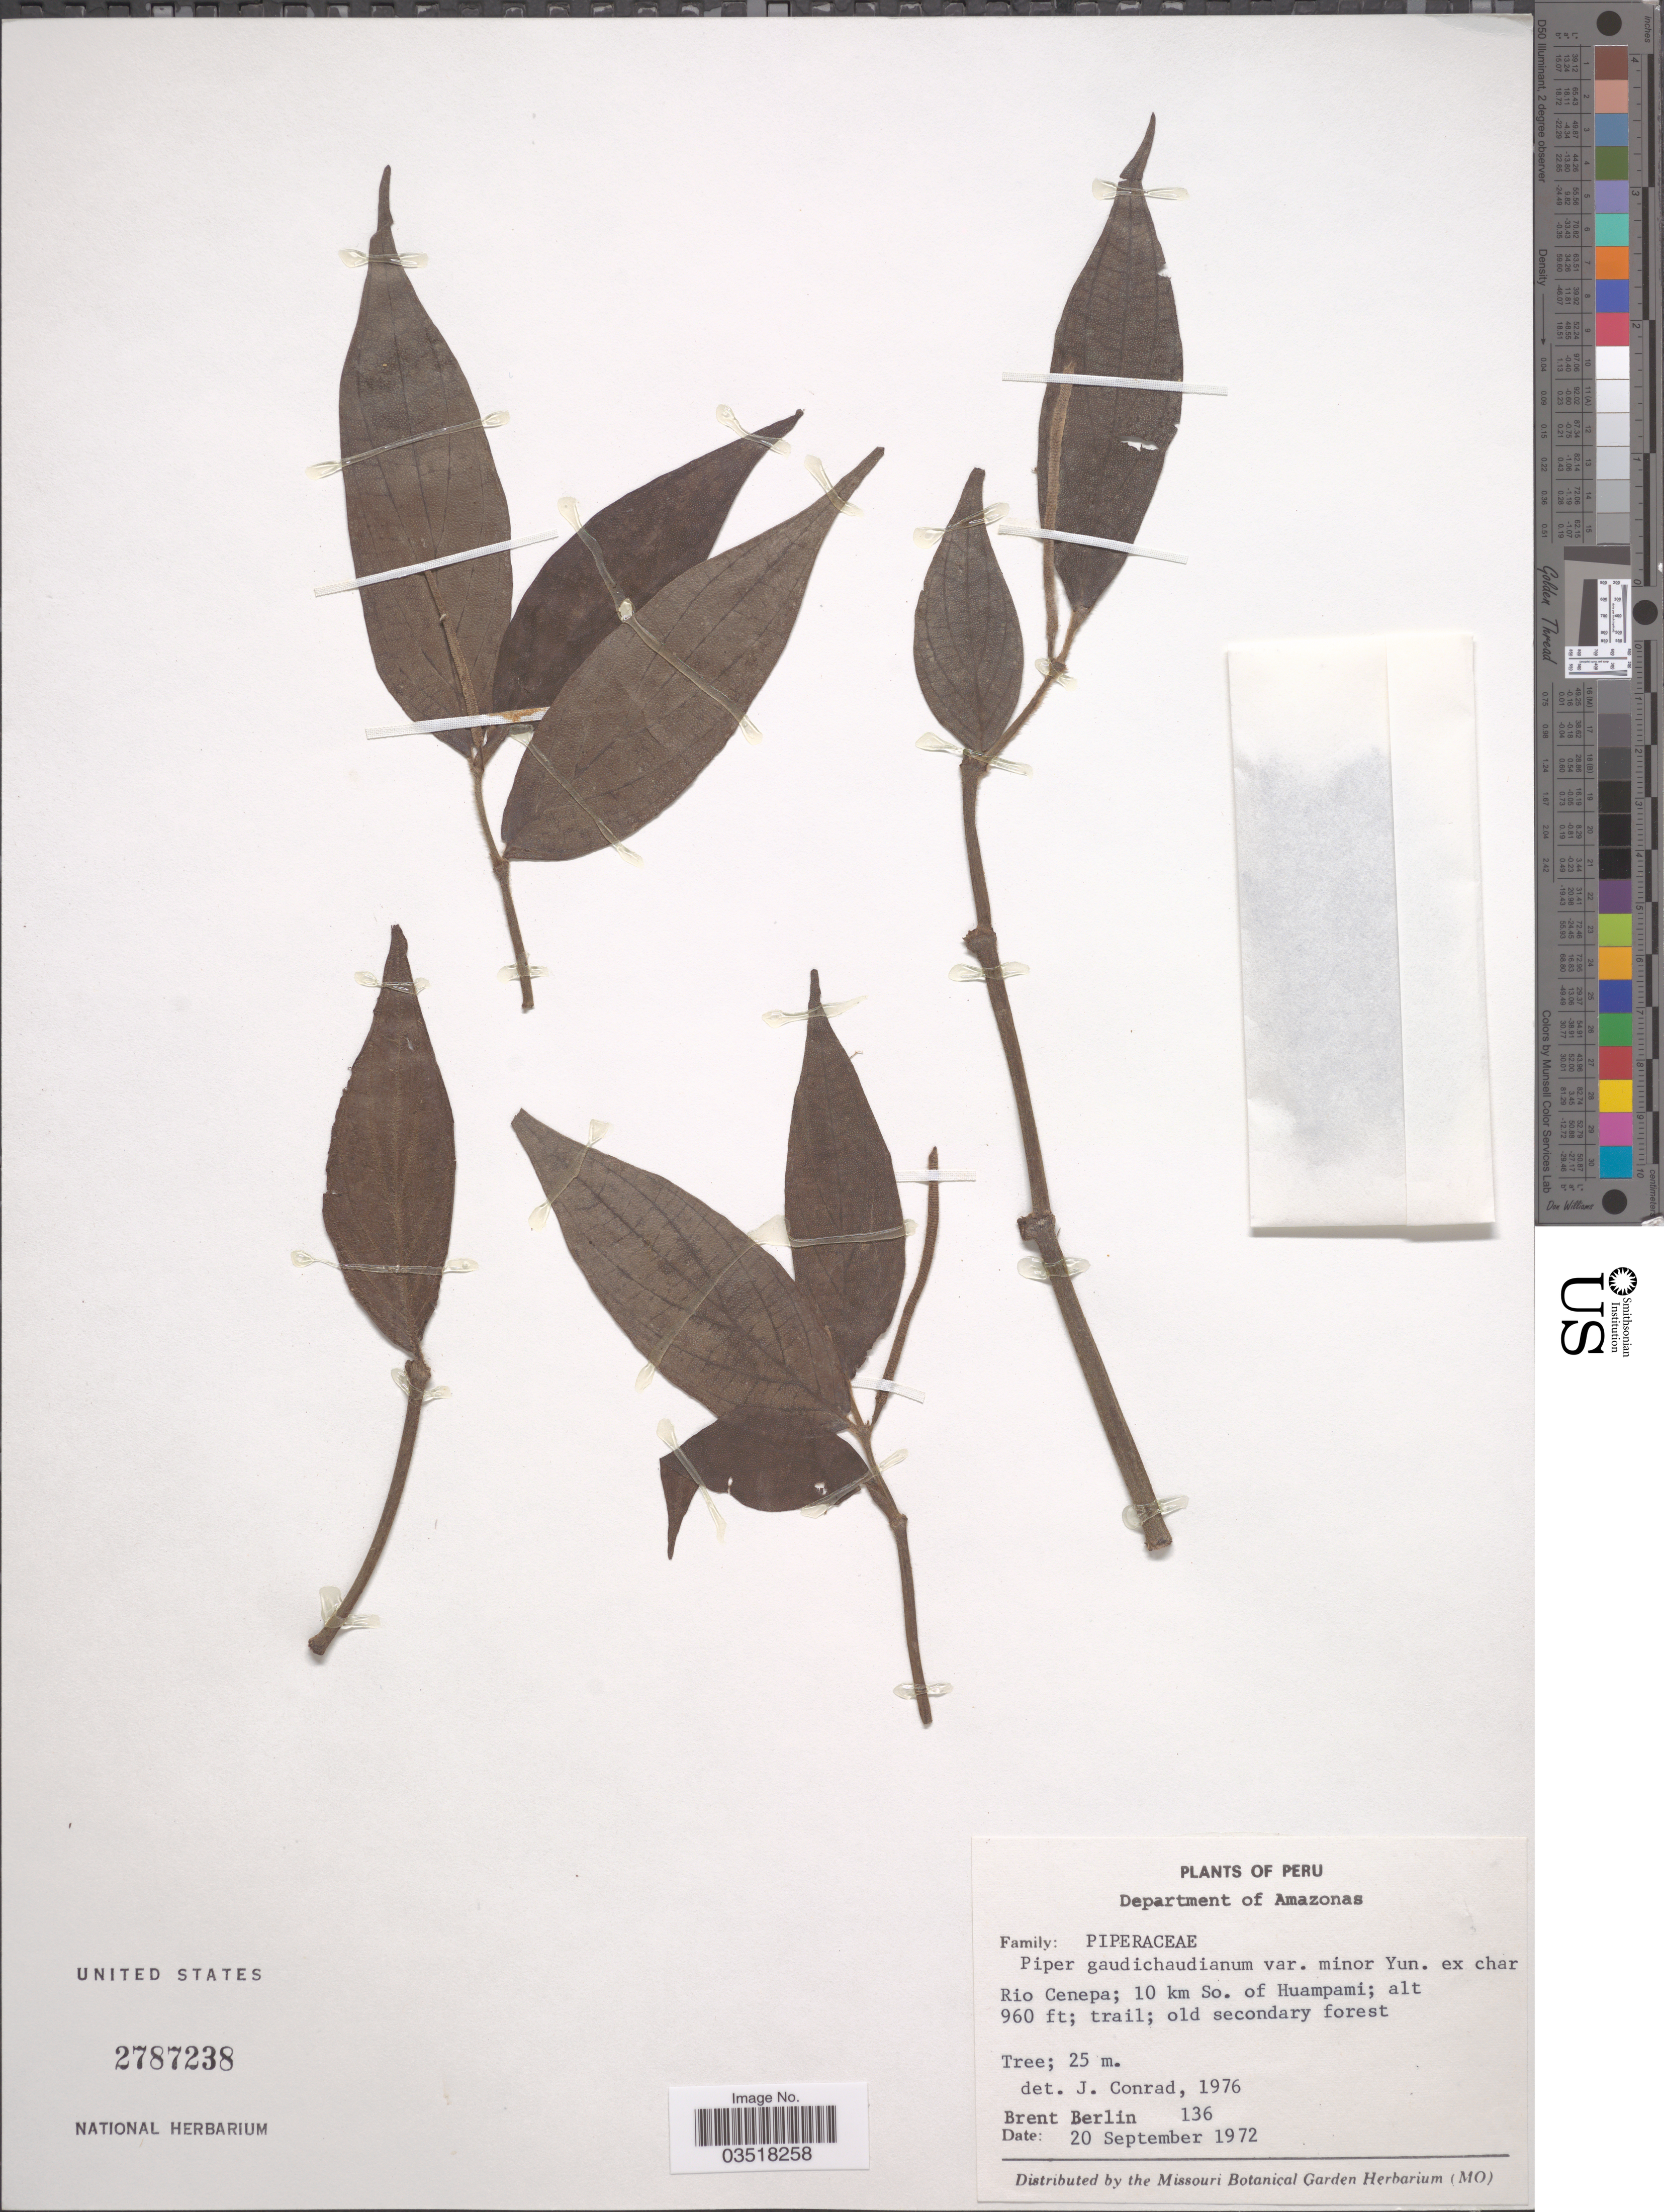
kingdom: Plantae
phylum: Tracheophyta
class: Magnoliopsida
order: Piperales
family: Piperaceae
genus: Piper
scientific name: Piper gaudichaudianum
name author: Kunth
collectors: B. Berlin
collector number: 136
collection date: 1972-09-20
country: Peru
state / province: Amazonas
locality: Department of Amazonas. Rio Cenepa; 10 km So. of Huampami.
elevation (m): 293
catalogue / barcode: US 2787238